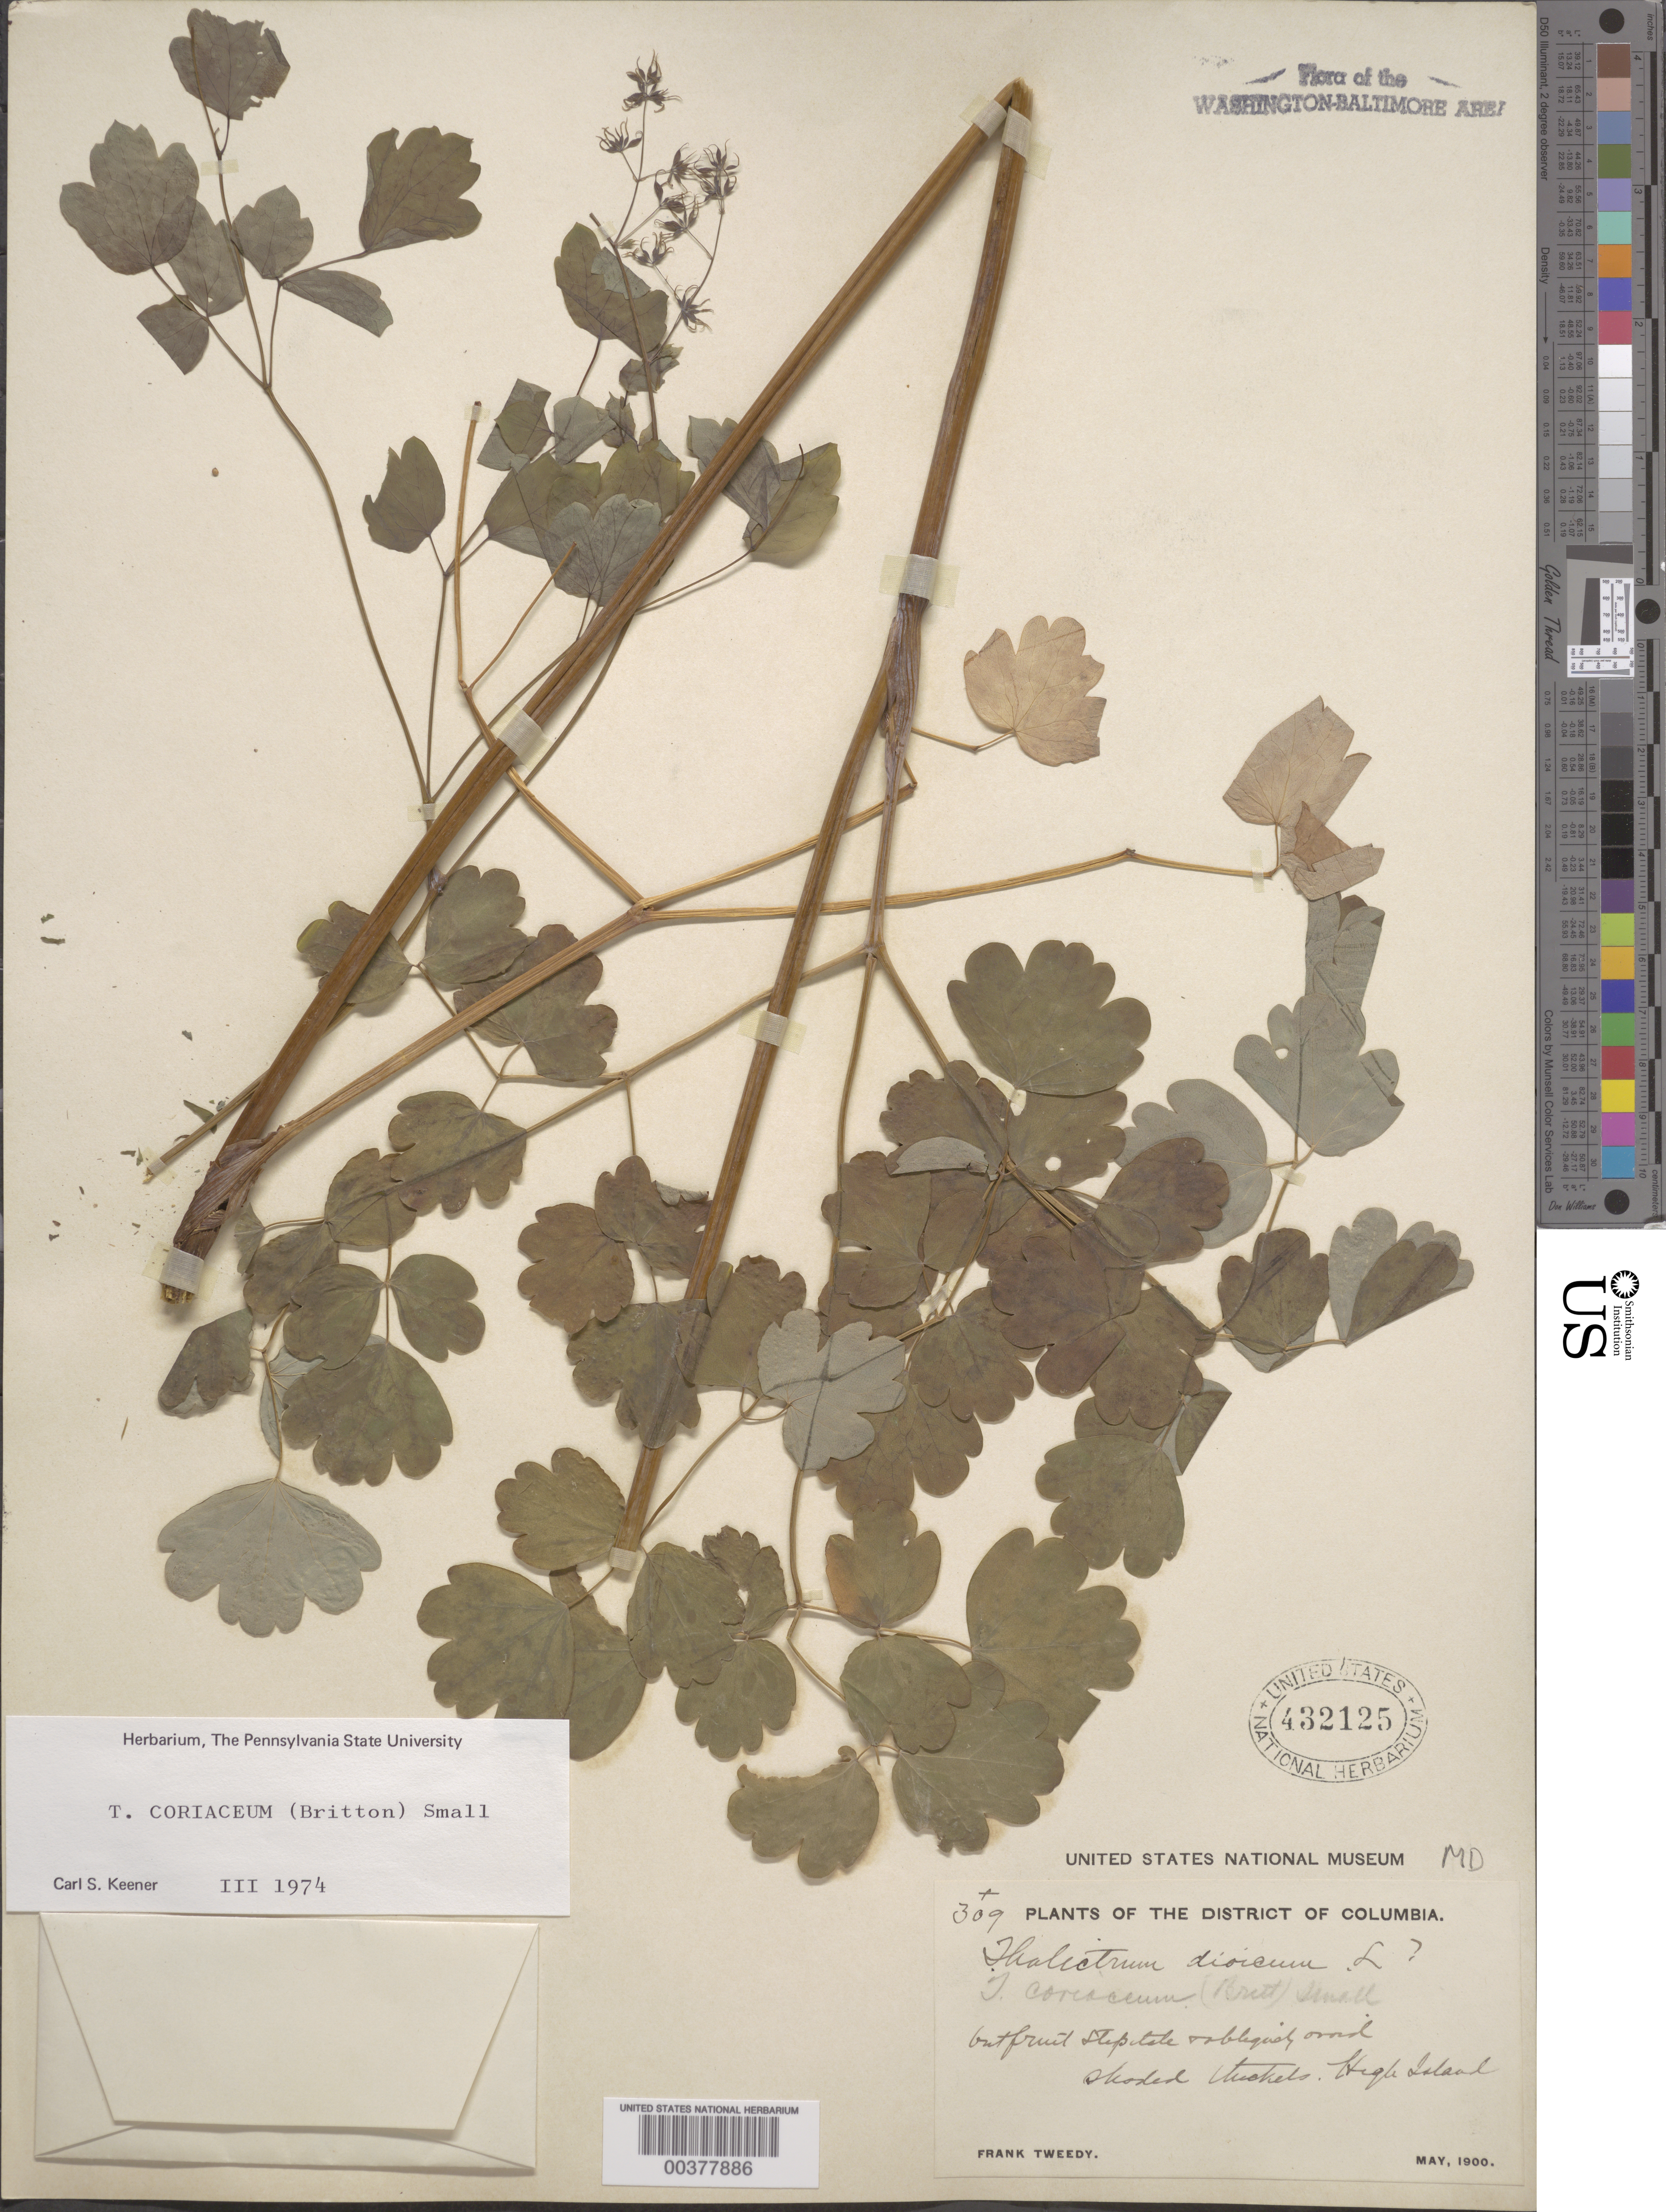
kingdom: Plantae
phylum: Tracheophyta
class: Magnoliopsida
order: Ranunculales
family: Ranunculaceae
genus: Thalictrum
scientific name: Thalictrum coriaceum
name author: (Britton) Small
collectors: F. Tweedy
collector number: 309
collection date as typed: May 1900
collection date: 1900-05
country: United States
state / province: Maryland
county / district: Montgomery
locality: High Island C. & O. Canal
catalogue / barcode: US 432125